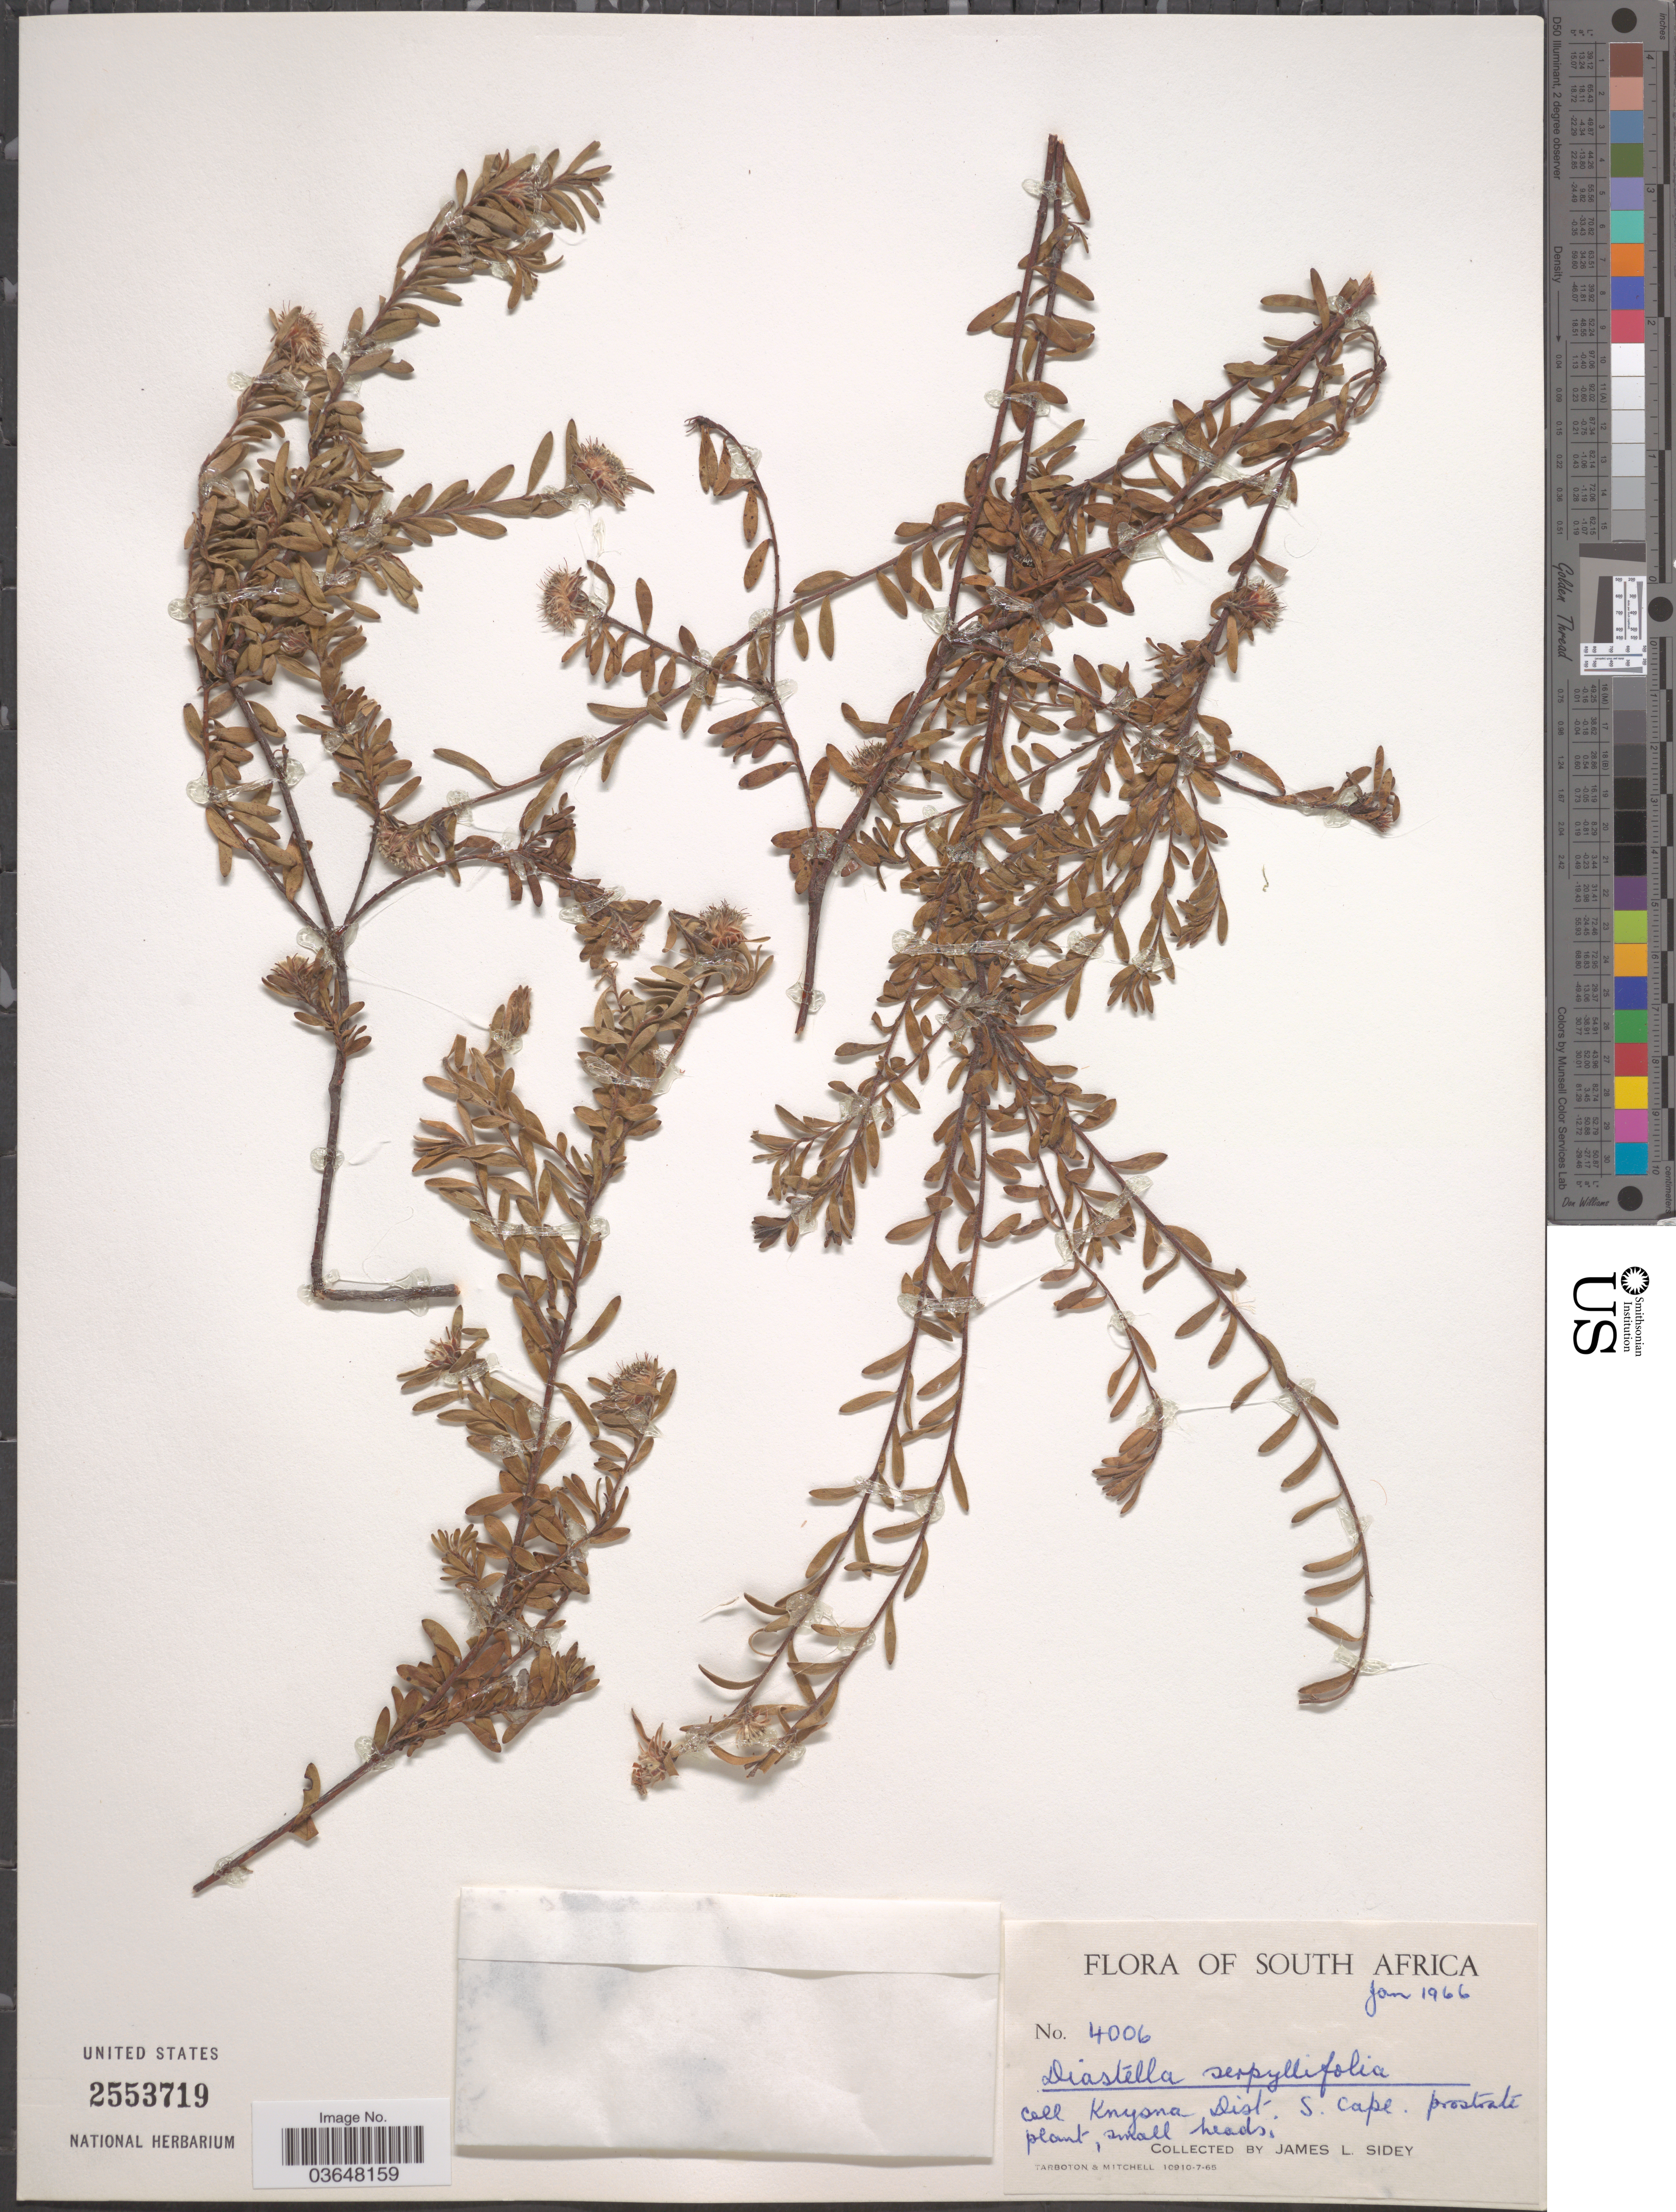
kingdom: Plantae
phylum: Tracheophyta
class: Magnoliopsida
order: Proteales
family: Proteaceae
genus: Diastella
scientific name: Diastella divaricata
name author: (P.J. Bergius) Rourke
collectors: J. L. Sidey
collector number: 4006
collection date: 1966-01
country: South Africa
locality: Knysna Dist. S. Cape.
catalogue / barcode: US 2553719